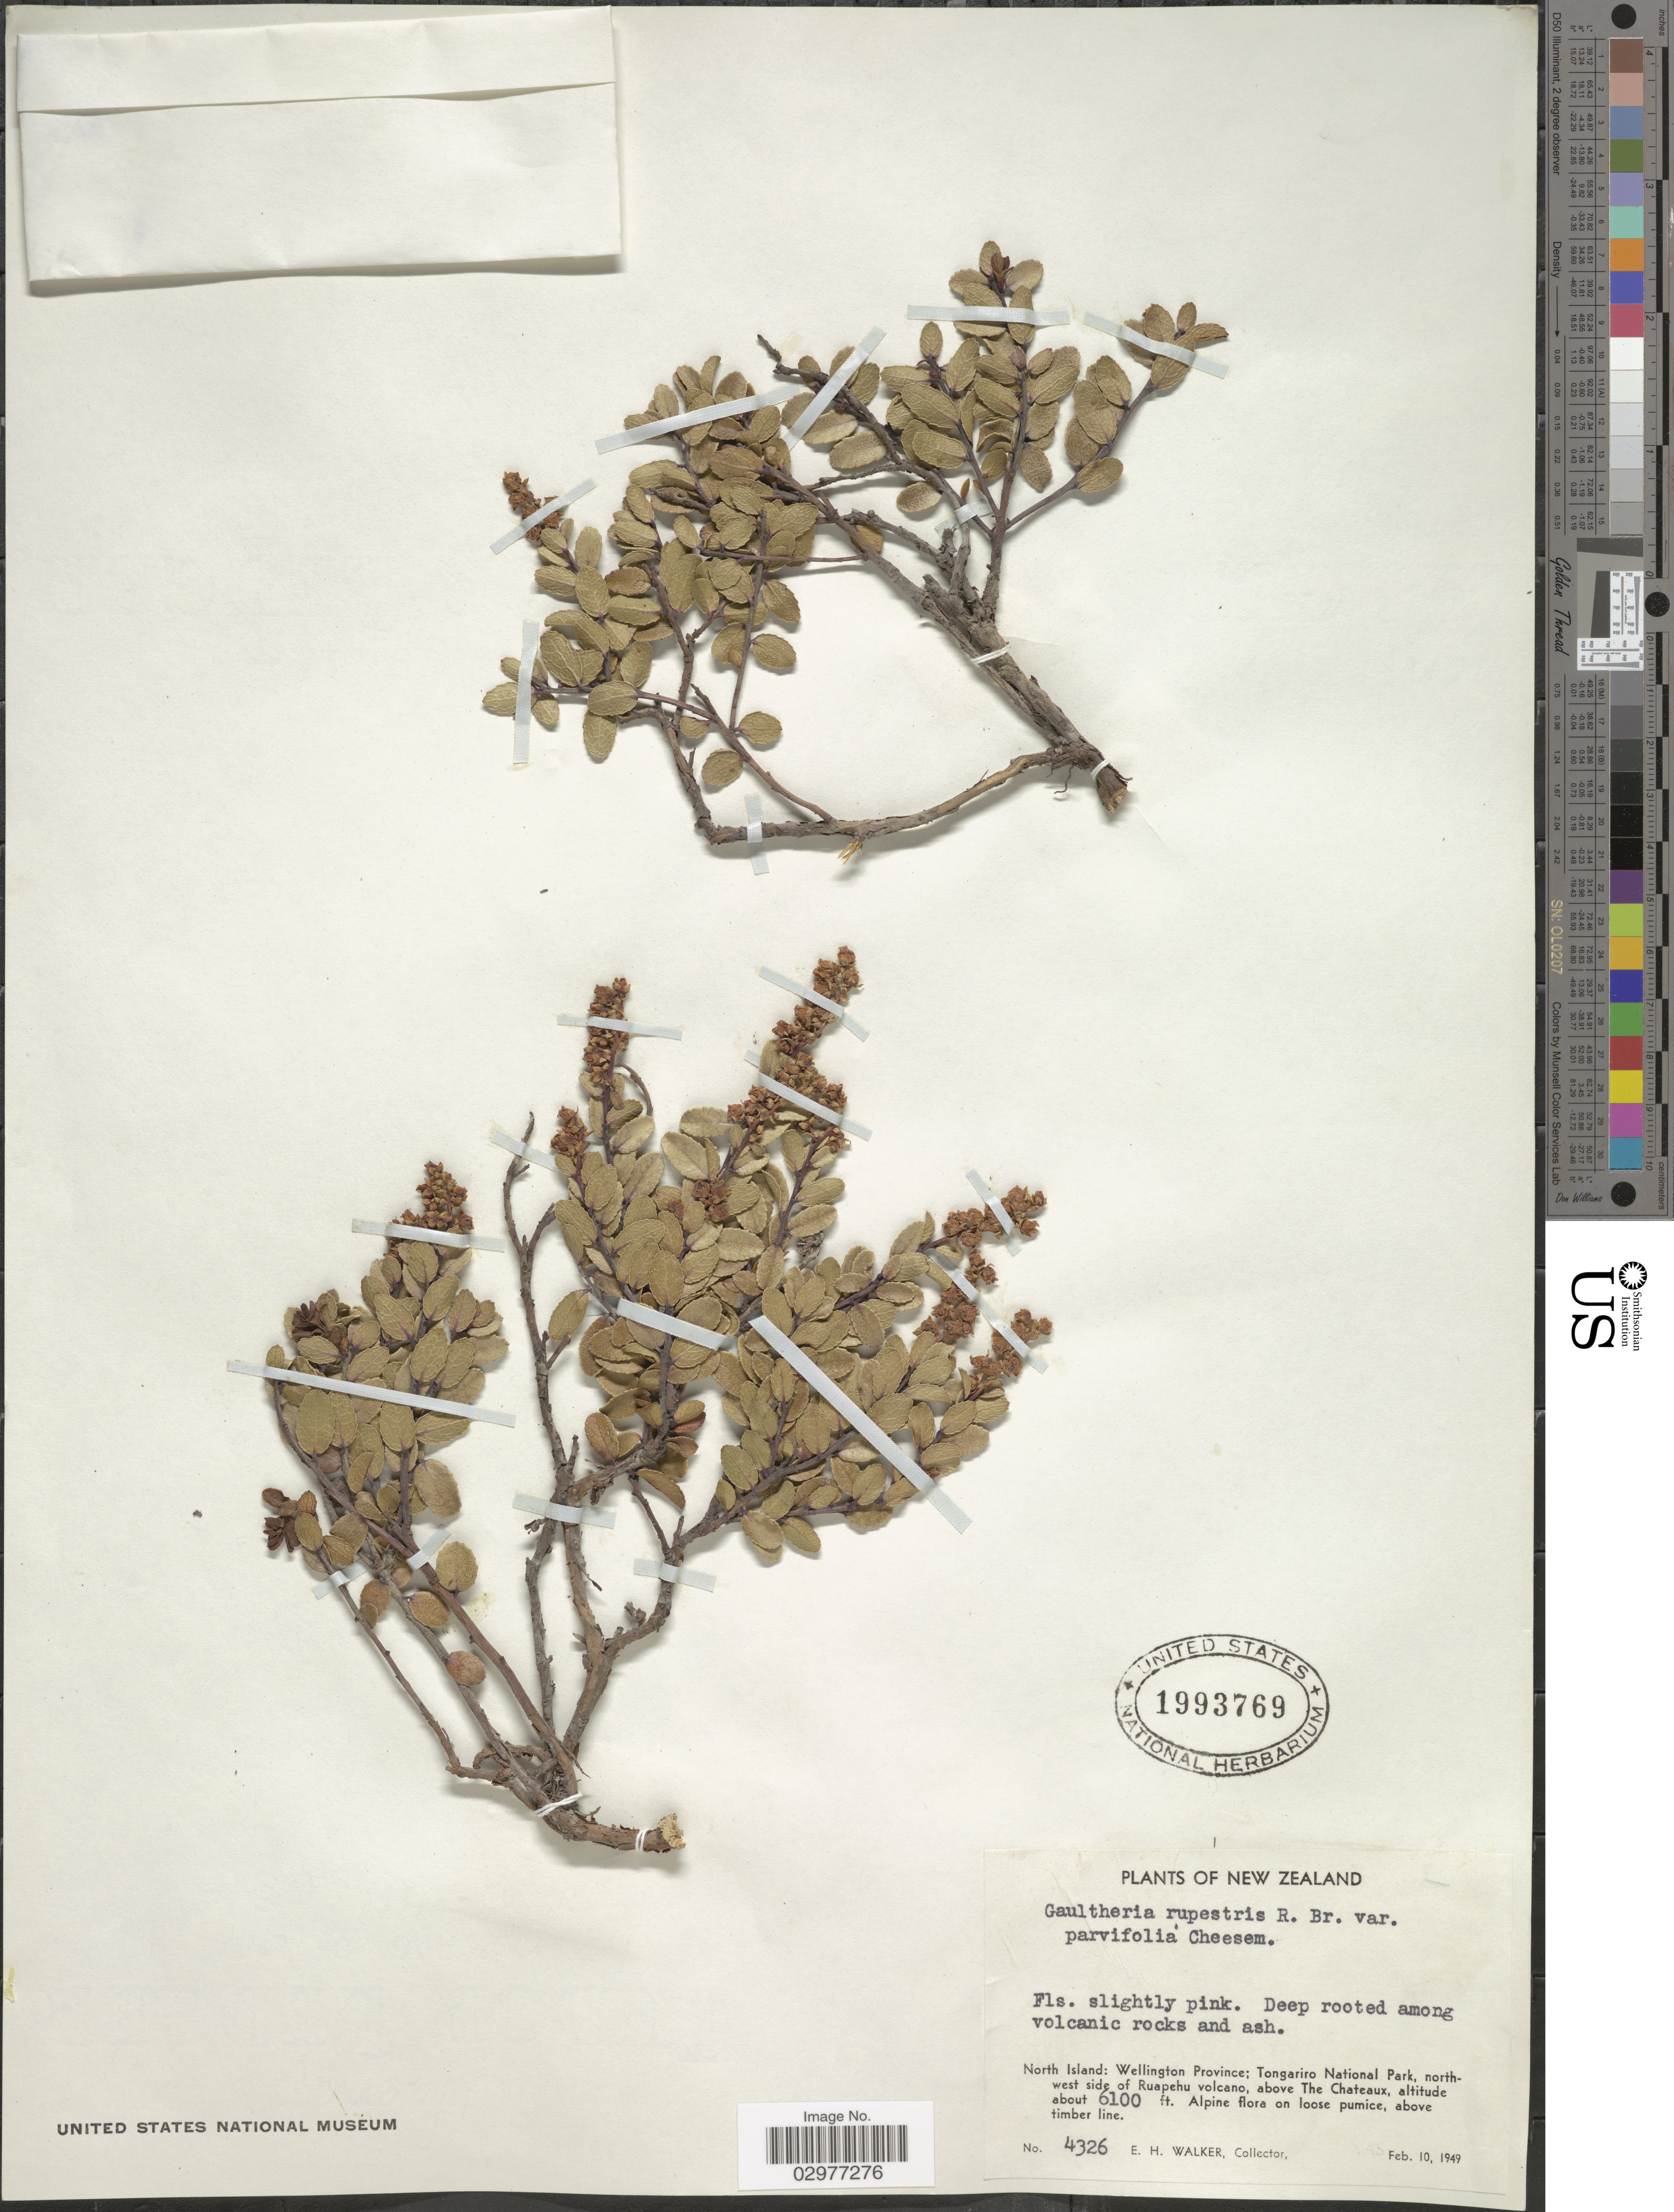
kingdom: Plantae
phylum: Tracheophyta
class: Magnoliopsida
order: Ericales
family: Ericaceae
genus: Gaultheria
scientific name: Gaultheria rupestris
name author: (L. f.) R. Br.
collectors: E. H. Walker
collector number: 4326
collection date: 1949-02-10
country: New Zealand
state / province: Wellington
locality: North Island: Wellington Province, Tongariro National Park, northwest side of Ruapehu volcano, above The Chateaux. Alpine flora on loose pumice, above timber line.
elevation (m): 1859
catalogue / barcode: US 1993769